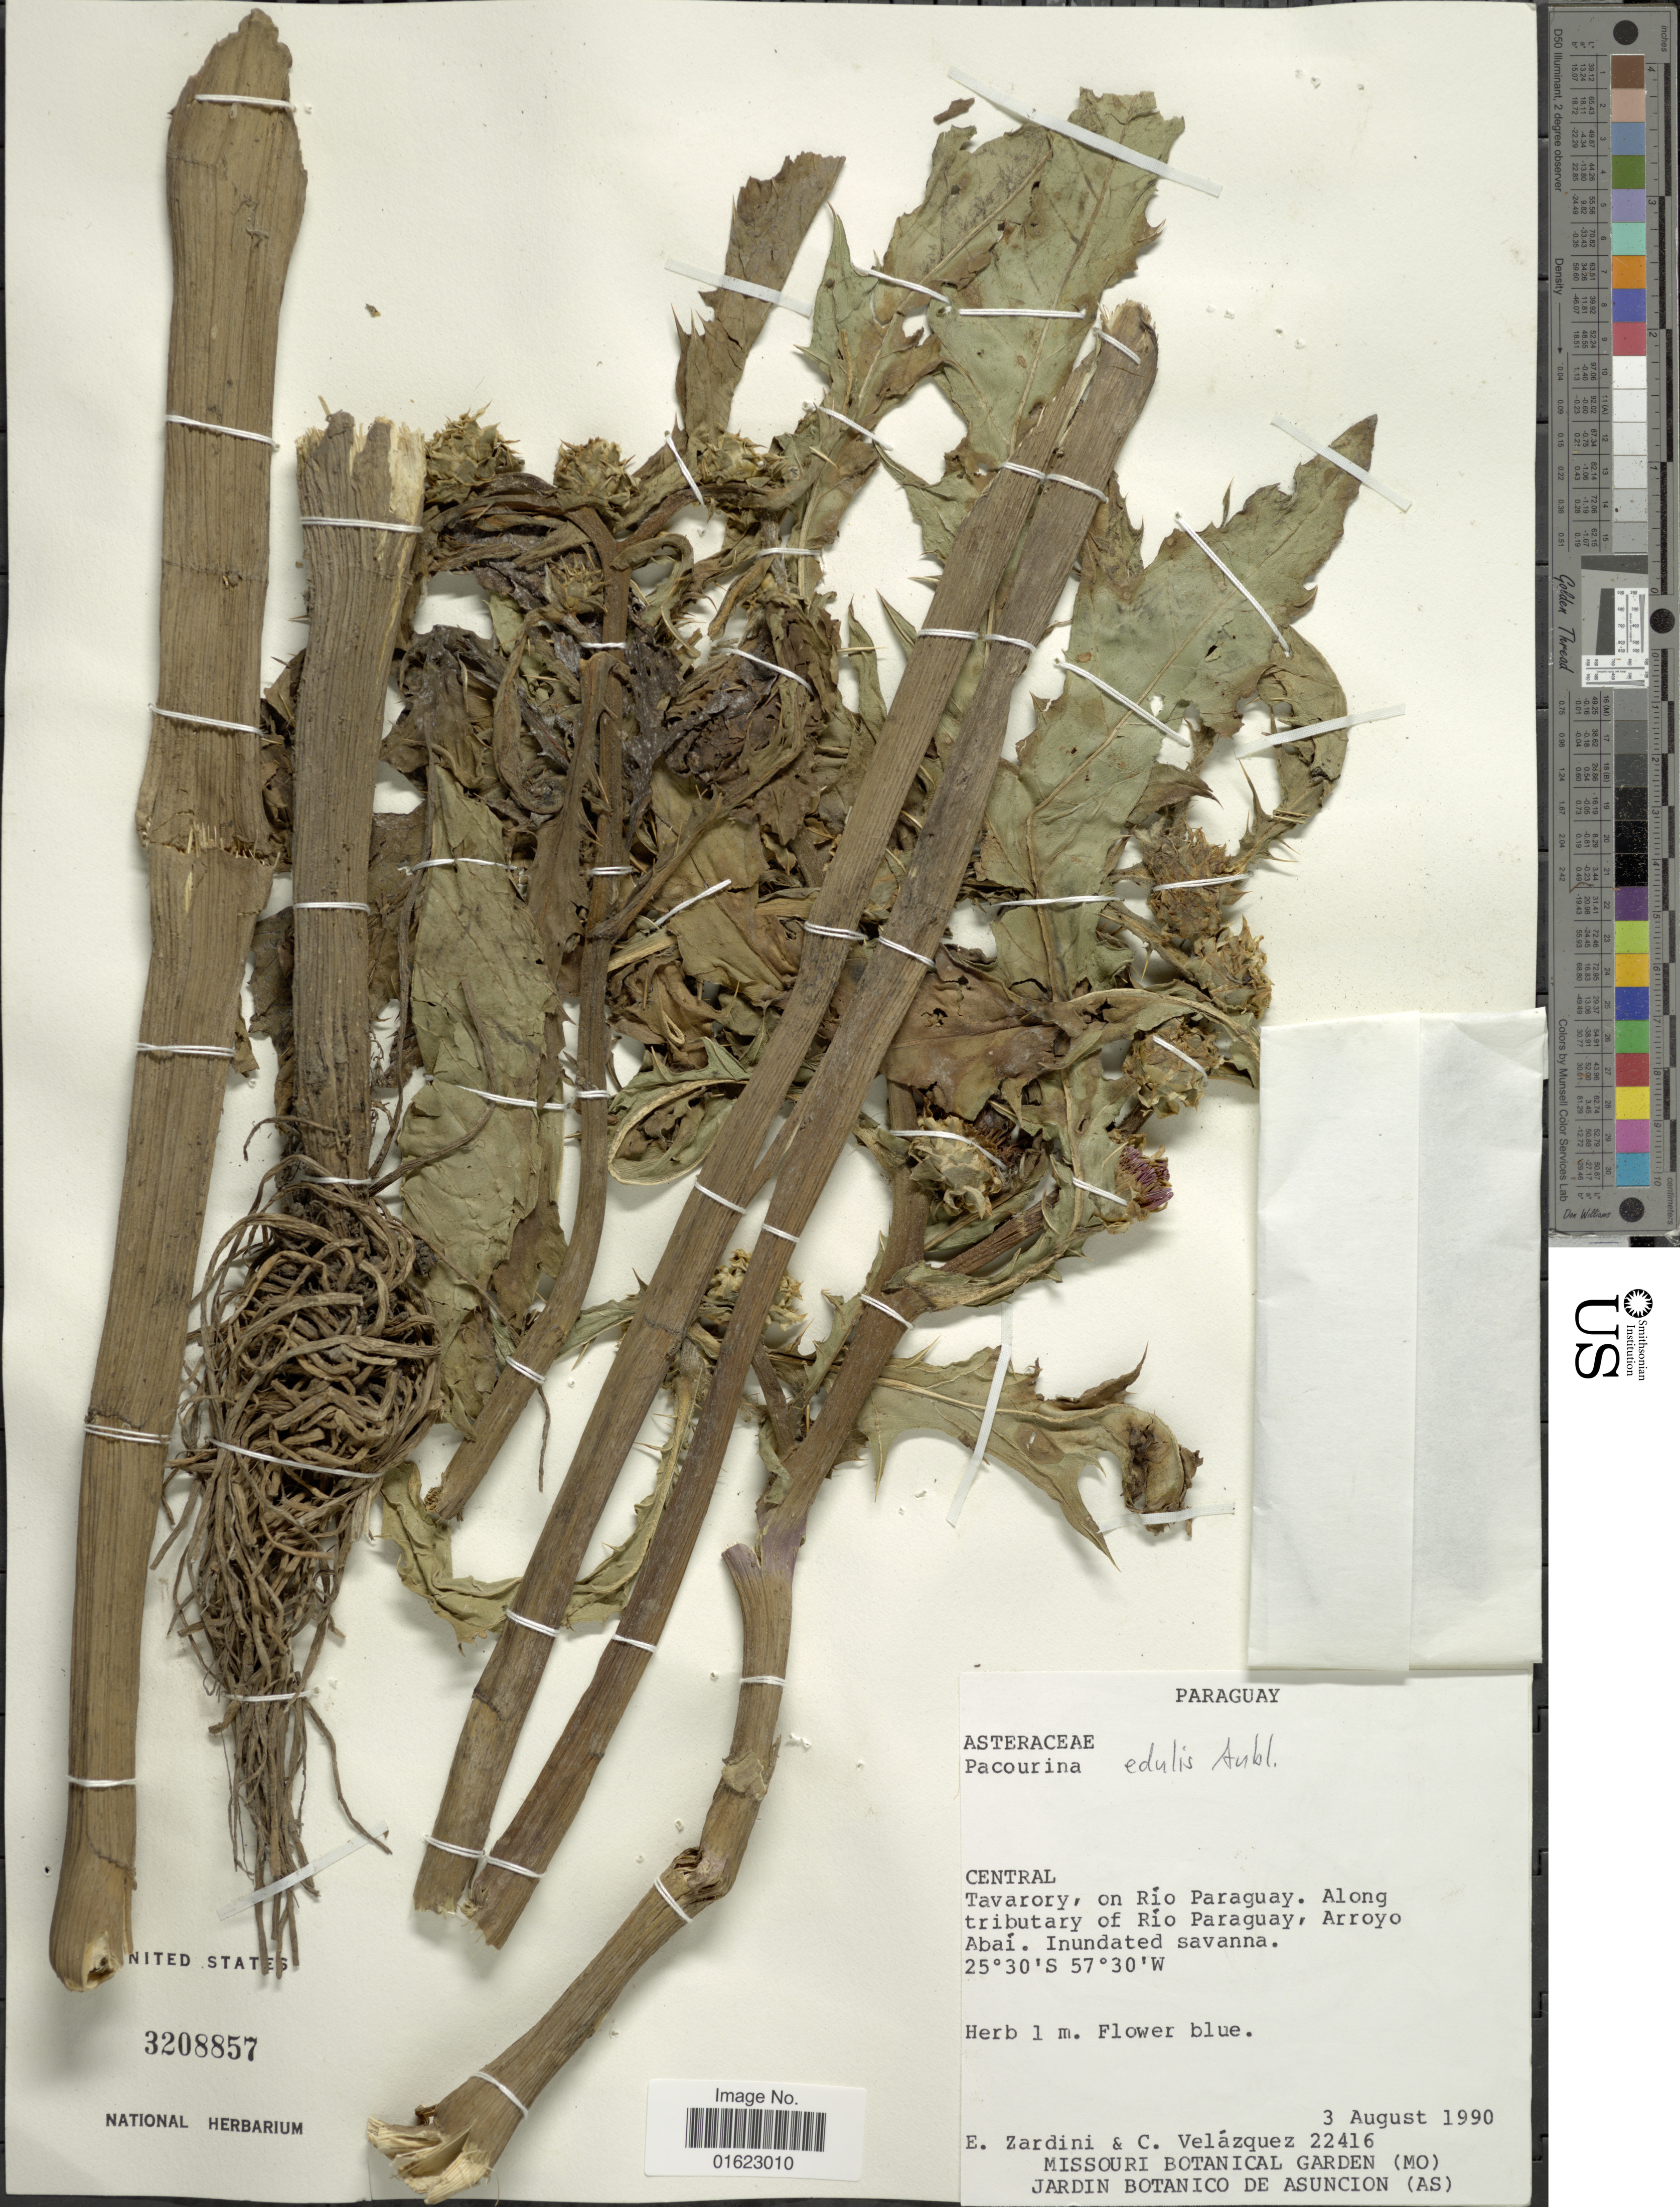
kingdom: Plantae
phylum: Tracheophyta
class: Magnoliopsida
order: Asterales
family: Asteraceae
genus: Pacourina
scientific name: Pacourina edulis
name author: Aubl.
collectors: E. M. Zardini & C. Velázquez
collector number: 22416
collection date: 1990-08-03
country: Paraguay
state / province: Central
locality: Paraguay, Central , Tavarory, on Rio Paraguay, Along tributary of Rio Paraguay, Arroyo Abai.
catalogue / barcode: US 3208857